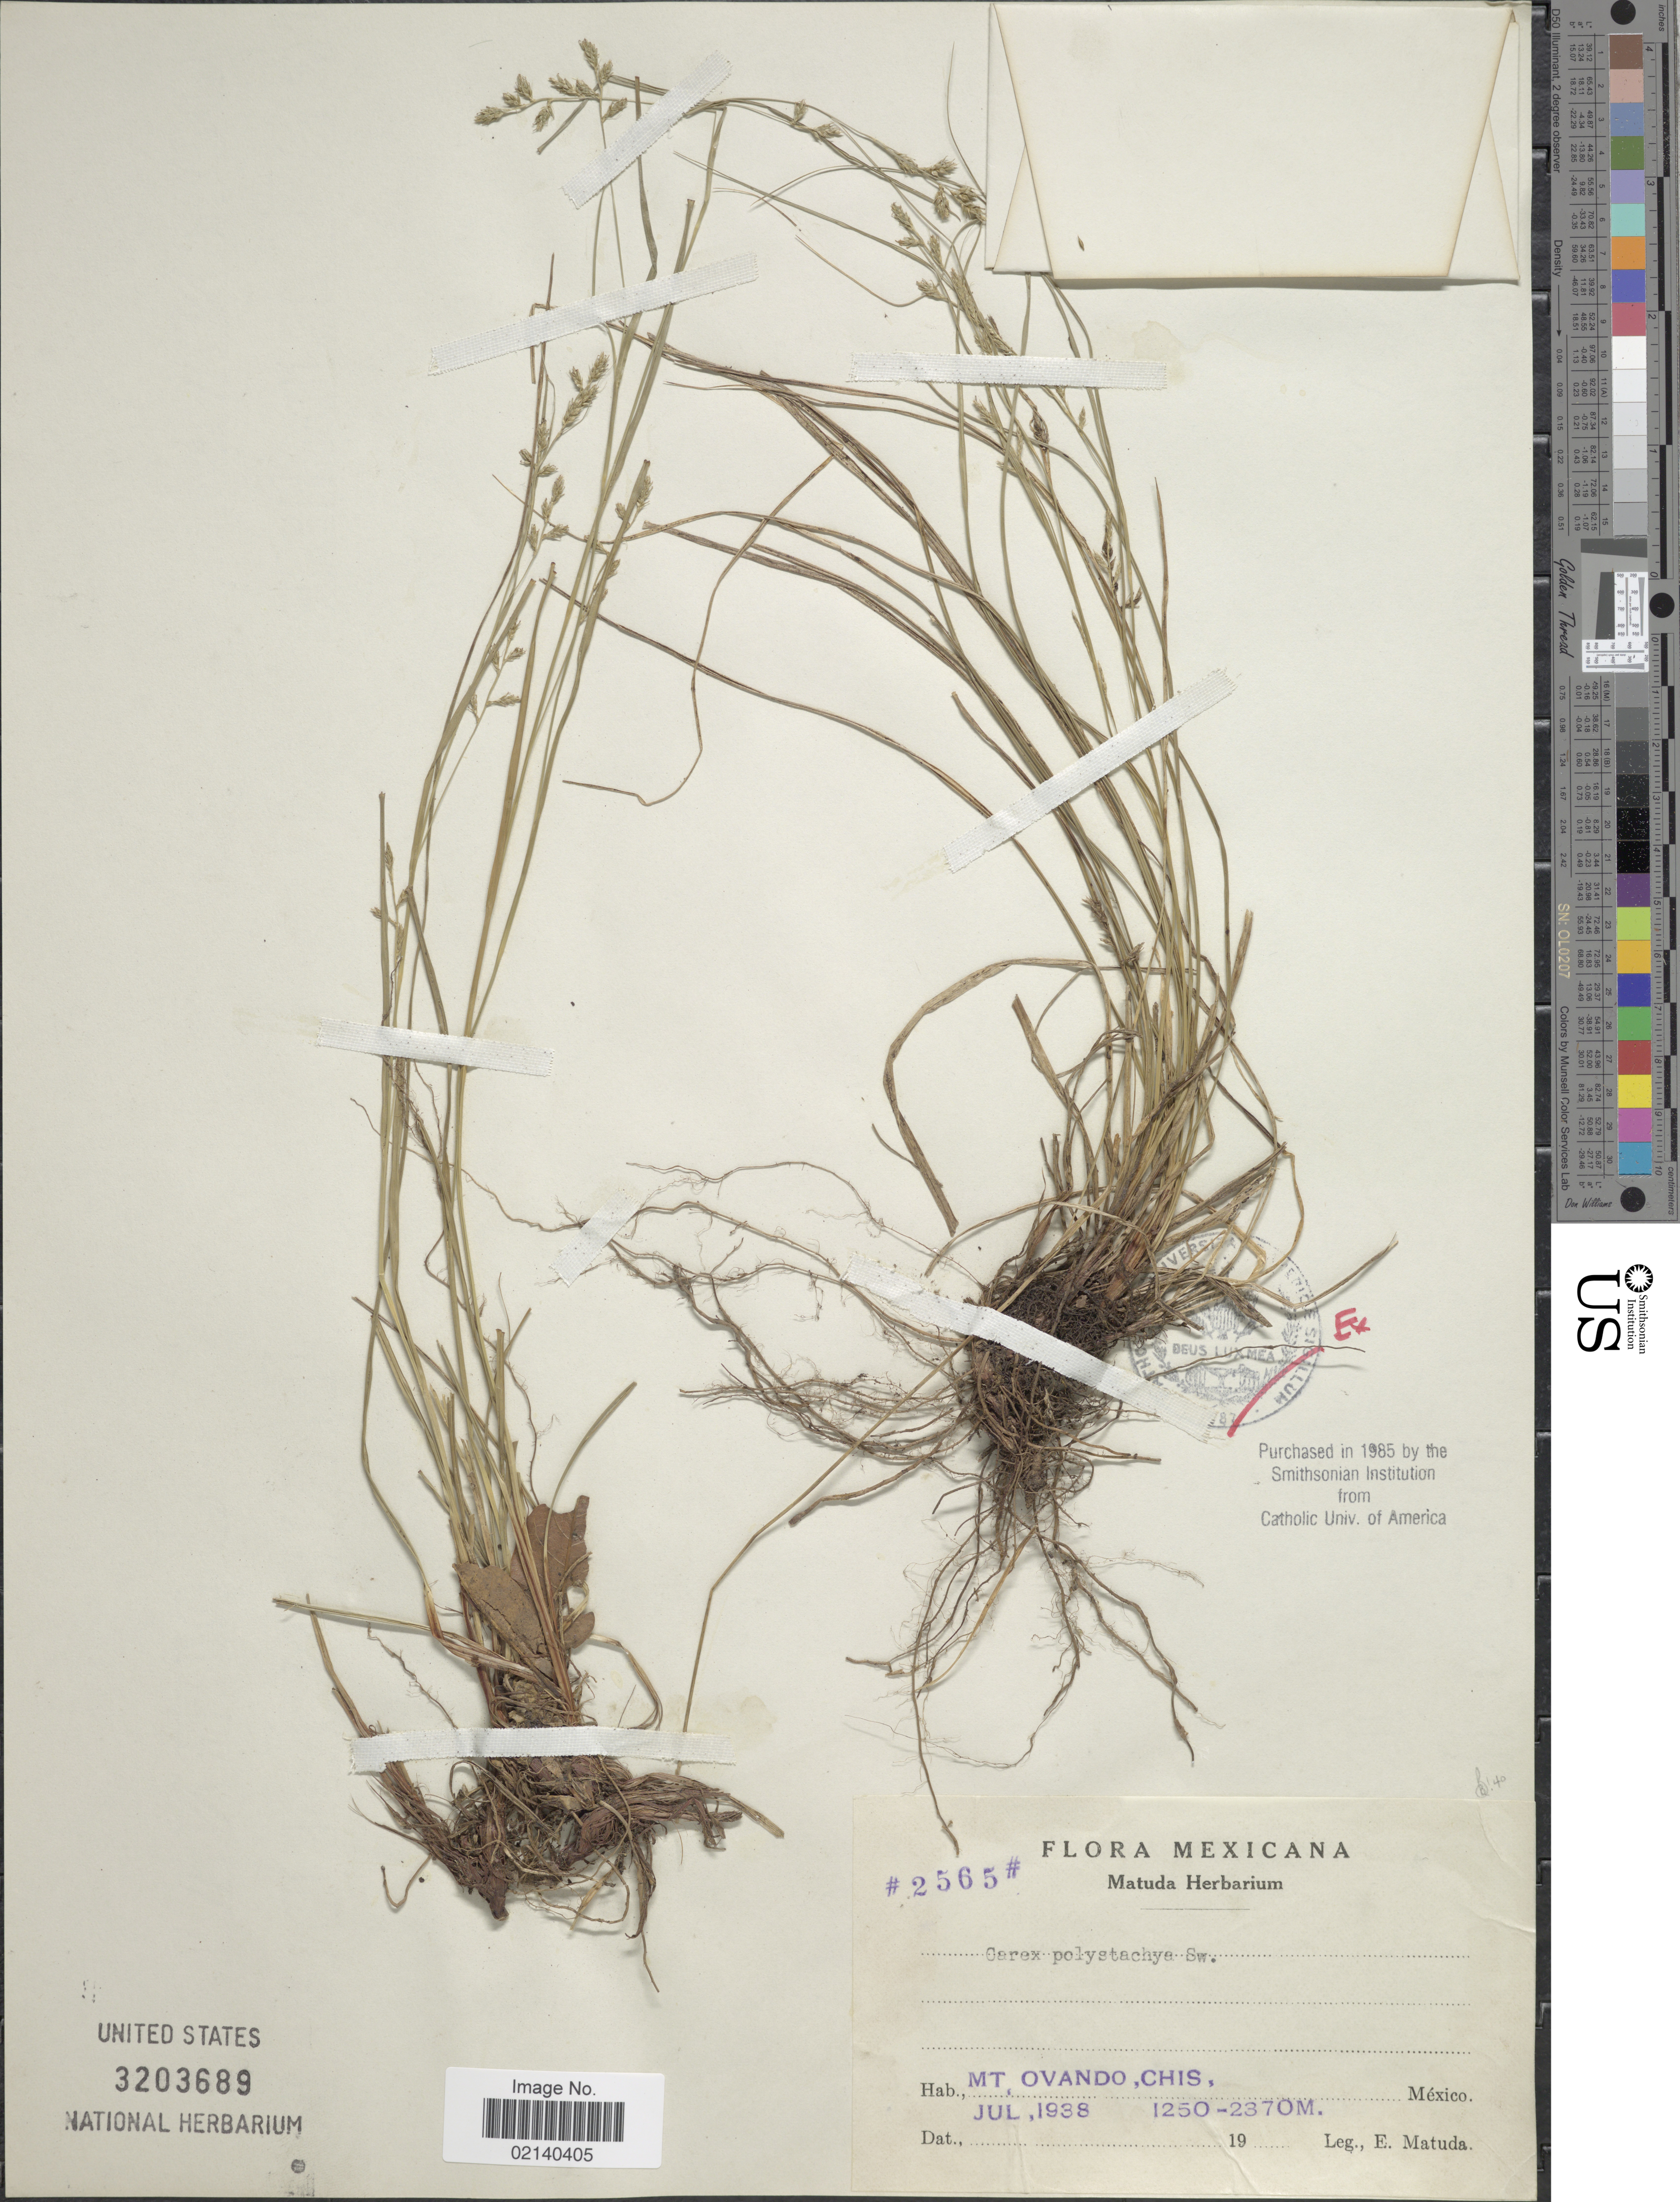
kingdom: Plantae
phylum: Tracheophyta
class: Liliopsida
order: Poales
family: Cyperaceae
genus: Carex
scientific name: Carex polystachya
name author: Sw. ex Wahlenb.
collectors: E. Matuda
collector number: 2565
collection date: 1938-07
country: Mexico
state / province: Chiapas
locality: Mt. Ovando.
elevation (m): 1250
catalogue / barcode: US 3203689